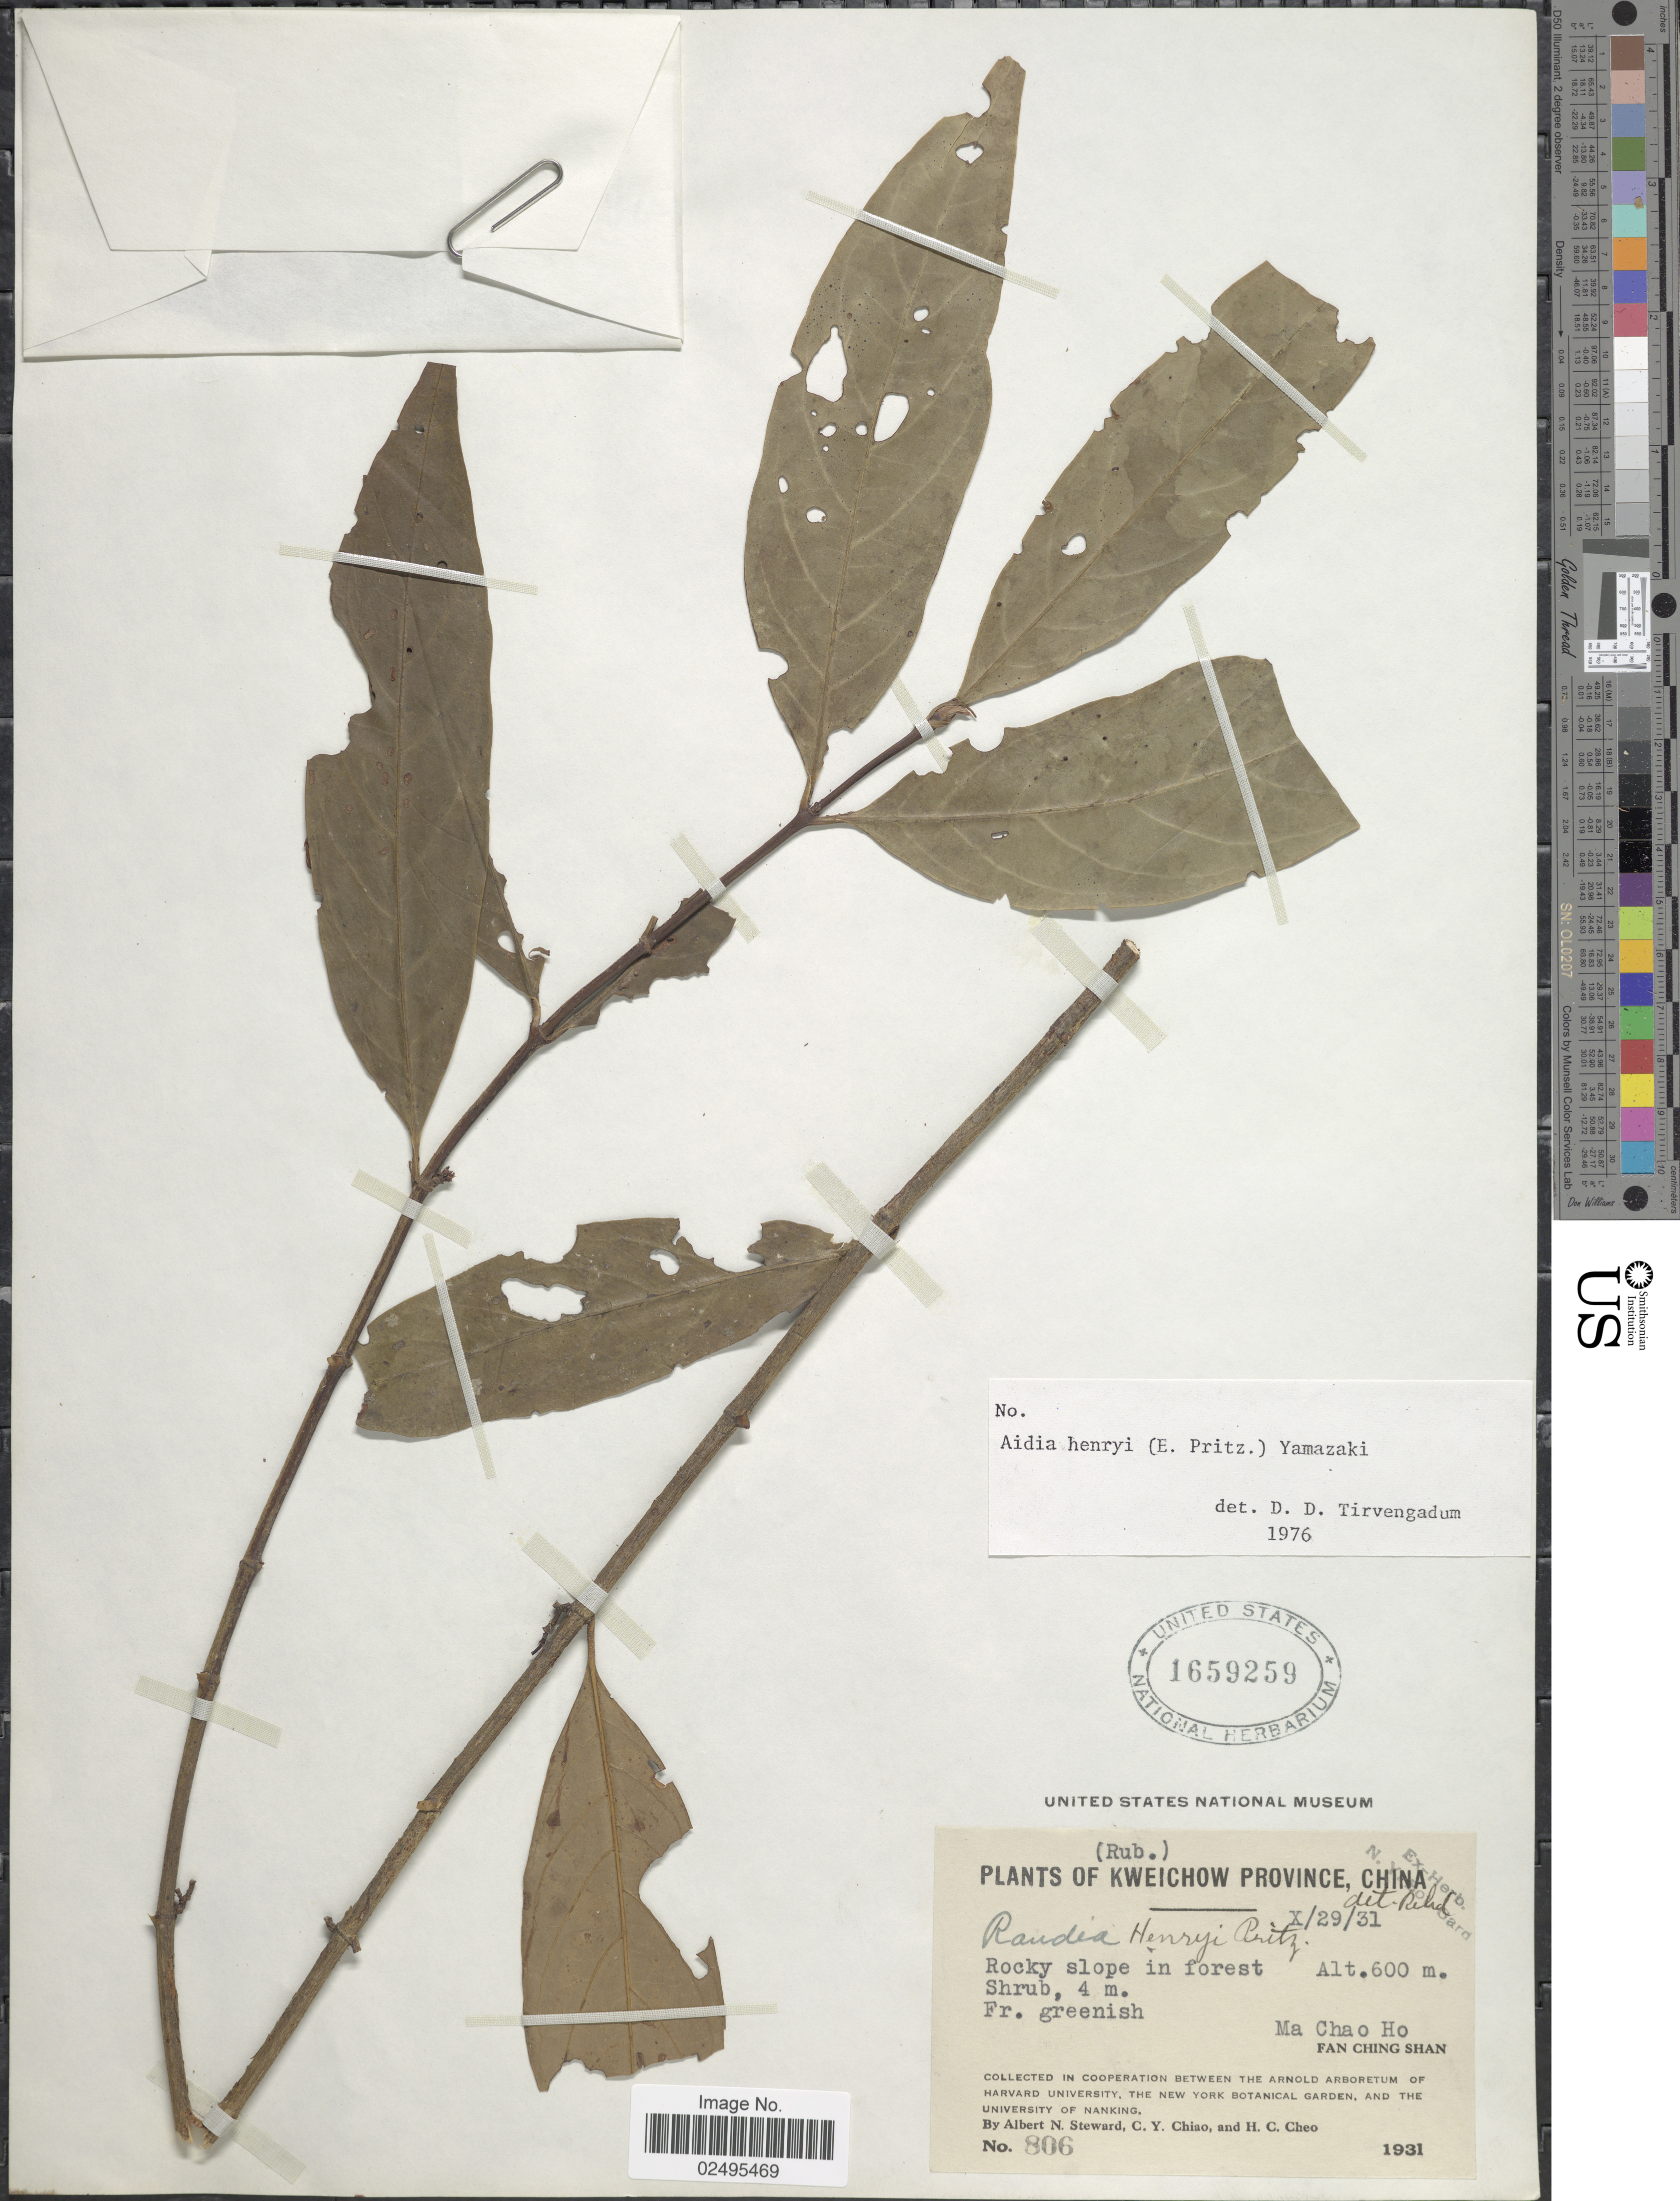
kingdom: Plantae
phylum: Tracheophyta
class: Magnoliopsida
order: Gentianales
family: Rubiaceae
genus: Aidia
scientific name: Aidia henryi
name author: (E. Pritz.) T. Yamaz.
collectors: A. N. Steward, C. Y. Chiao & H. Cheo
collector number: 806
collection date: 1931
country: China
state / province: Guizhou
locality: Kweichow Province, rocky slope in forest, Ma Chao ho, Fan Ching Shan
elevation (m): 600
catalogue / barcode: US 1659259